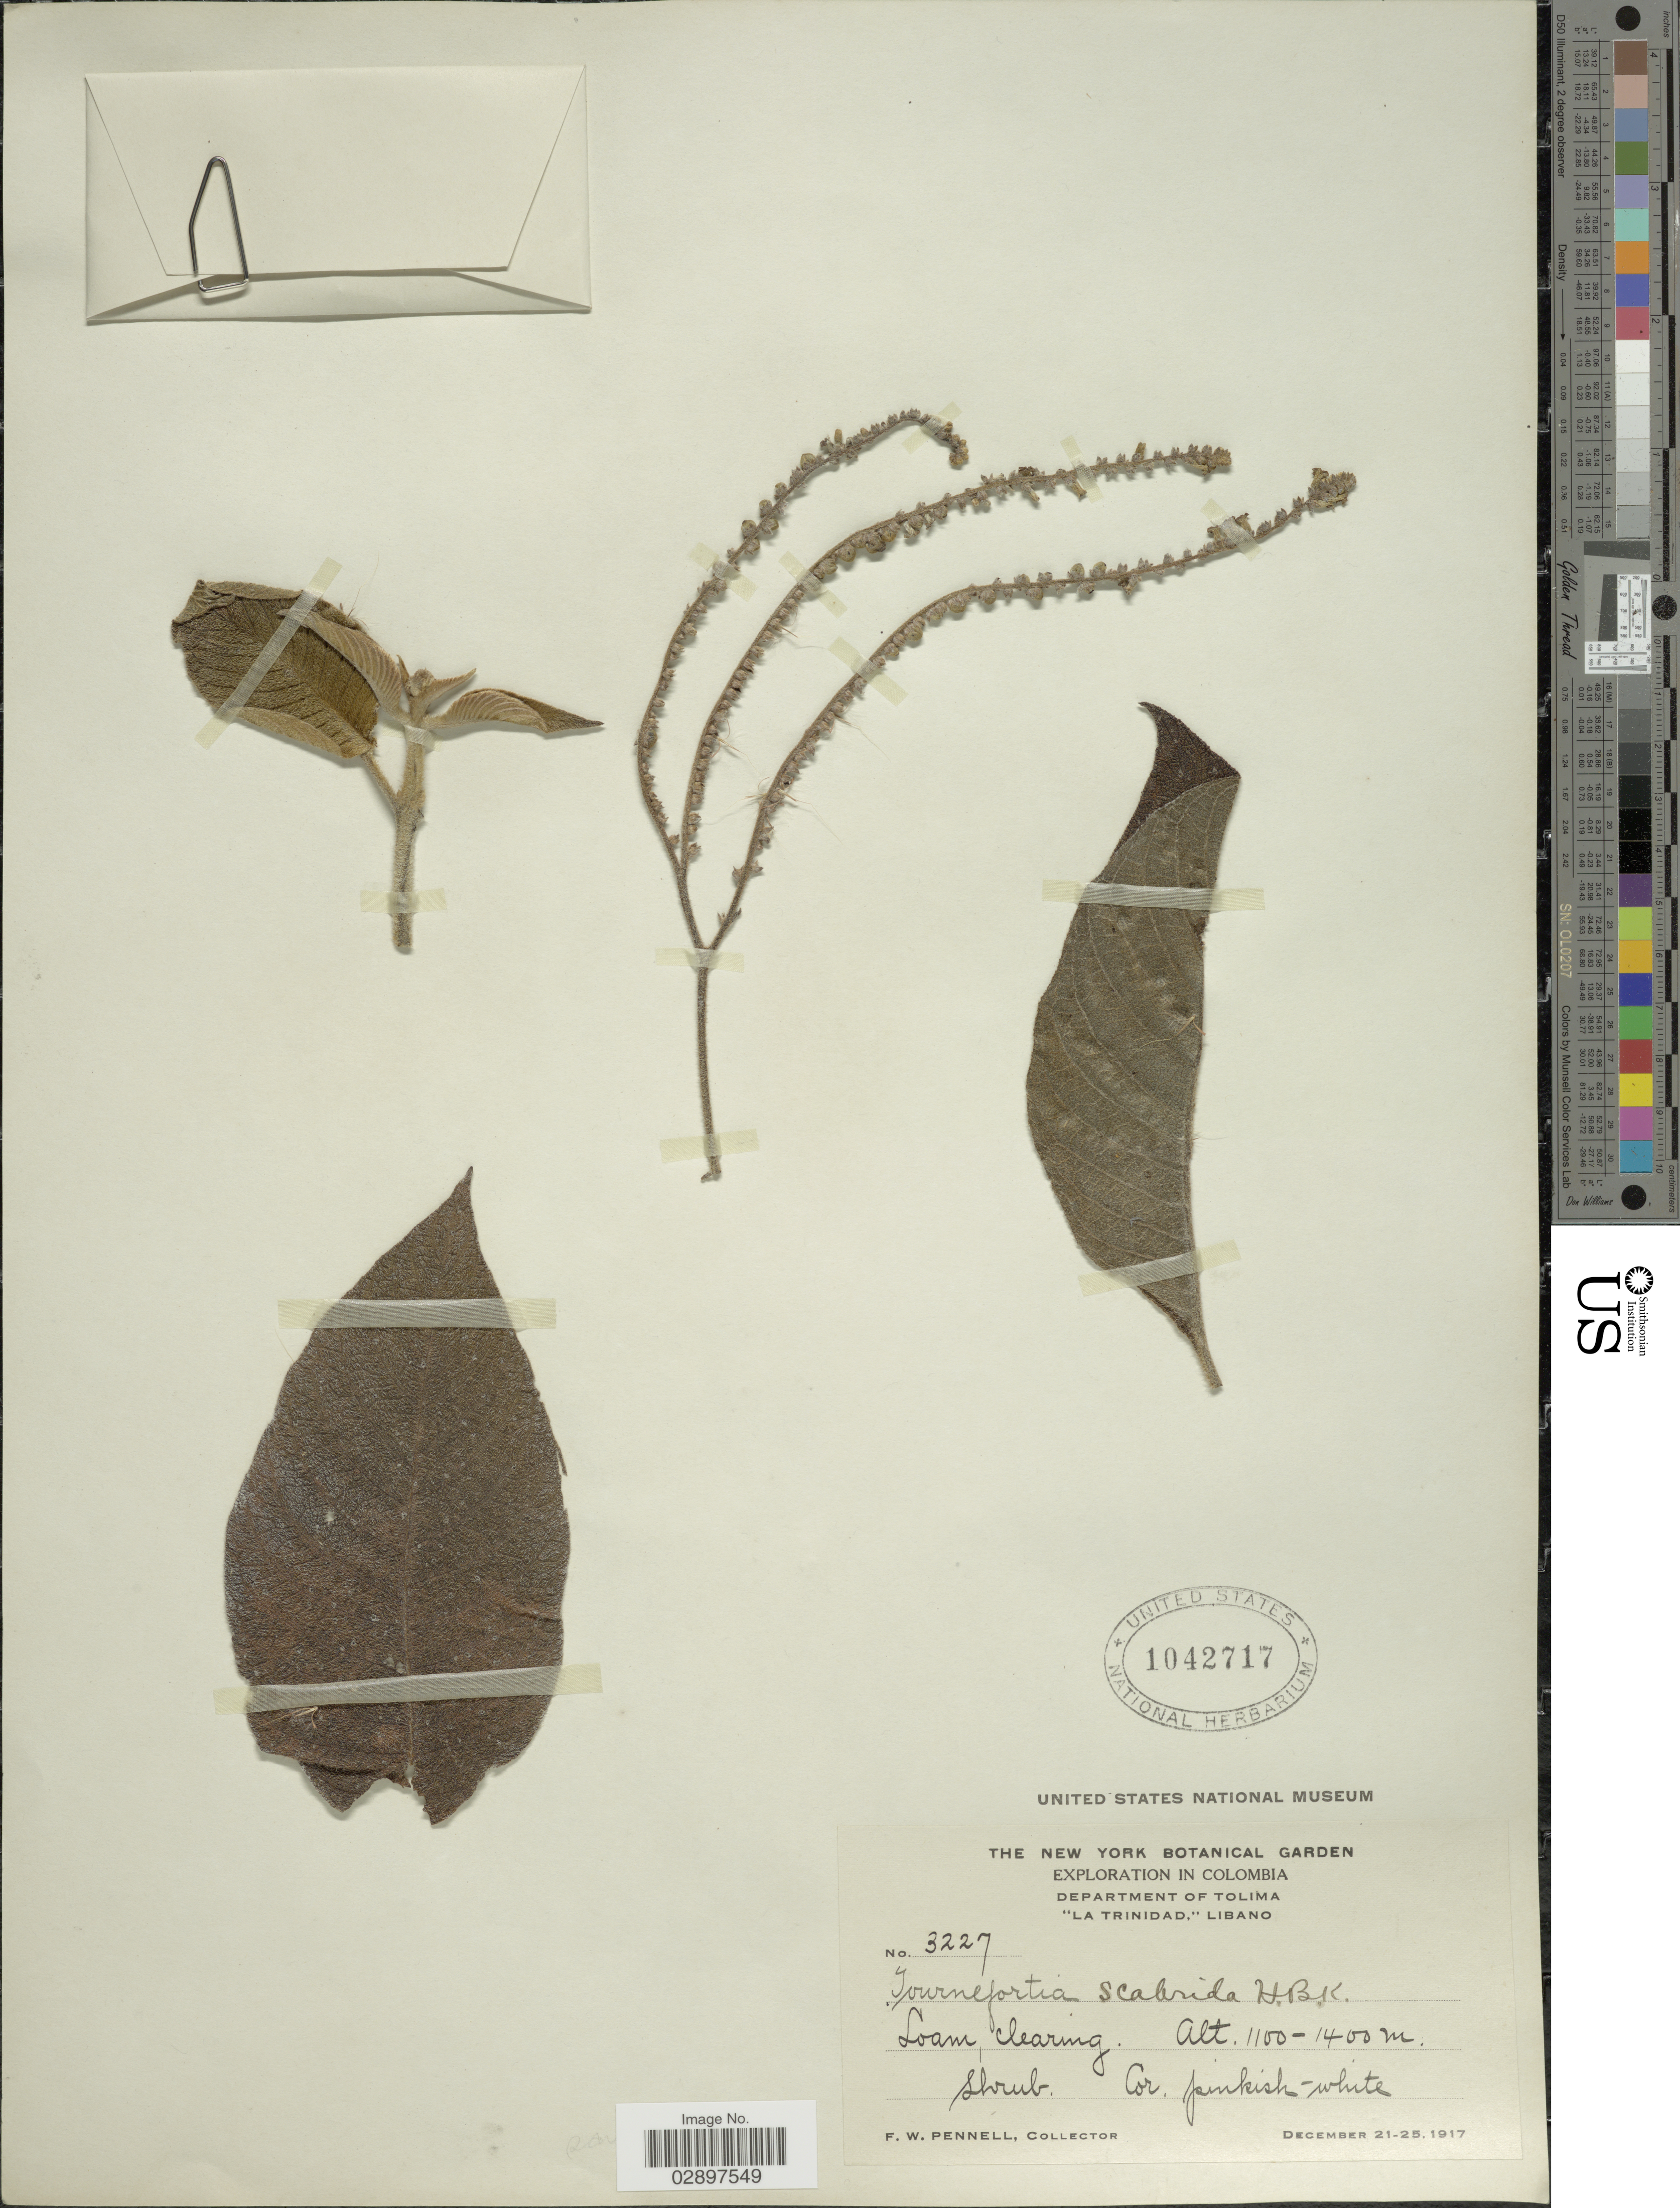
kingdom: Plantae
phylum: Tracheophyta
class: Magnoliopsida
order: Boraginales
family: Heliotropiaceae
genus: Tournefortia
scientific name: Tournefortia scabrida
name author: Kunth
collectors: F. W. Pennell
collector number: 3227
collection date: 1917-12-21/1917-12-25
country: Colombia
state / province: Tolima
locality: Department of Tolima. "La Trinidad, " Libano.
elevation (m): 1100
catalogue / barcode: US 1042717